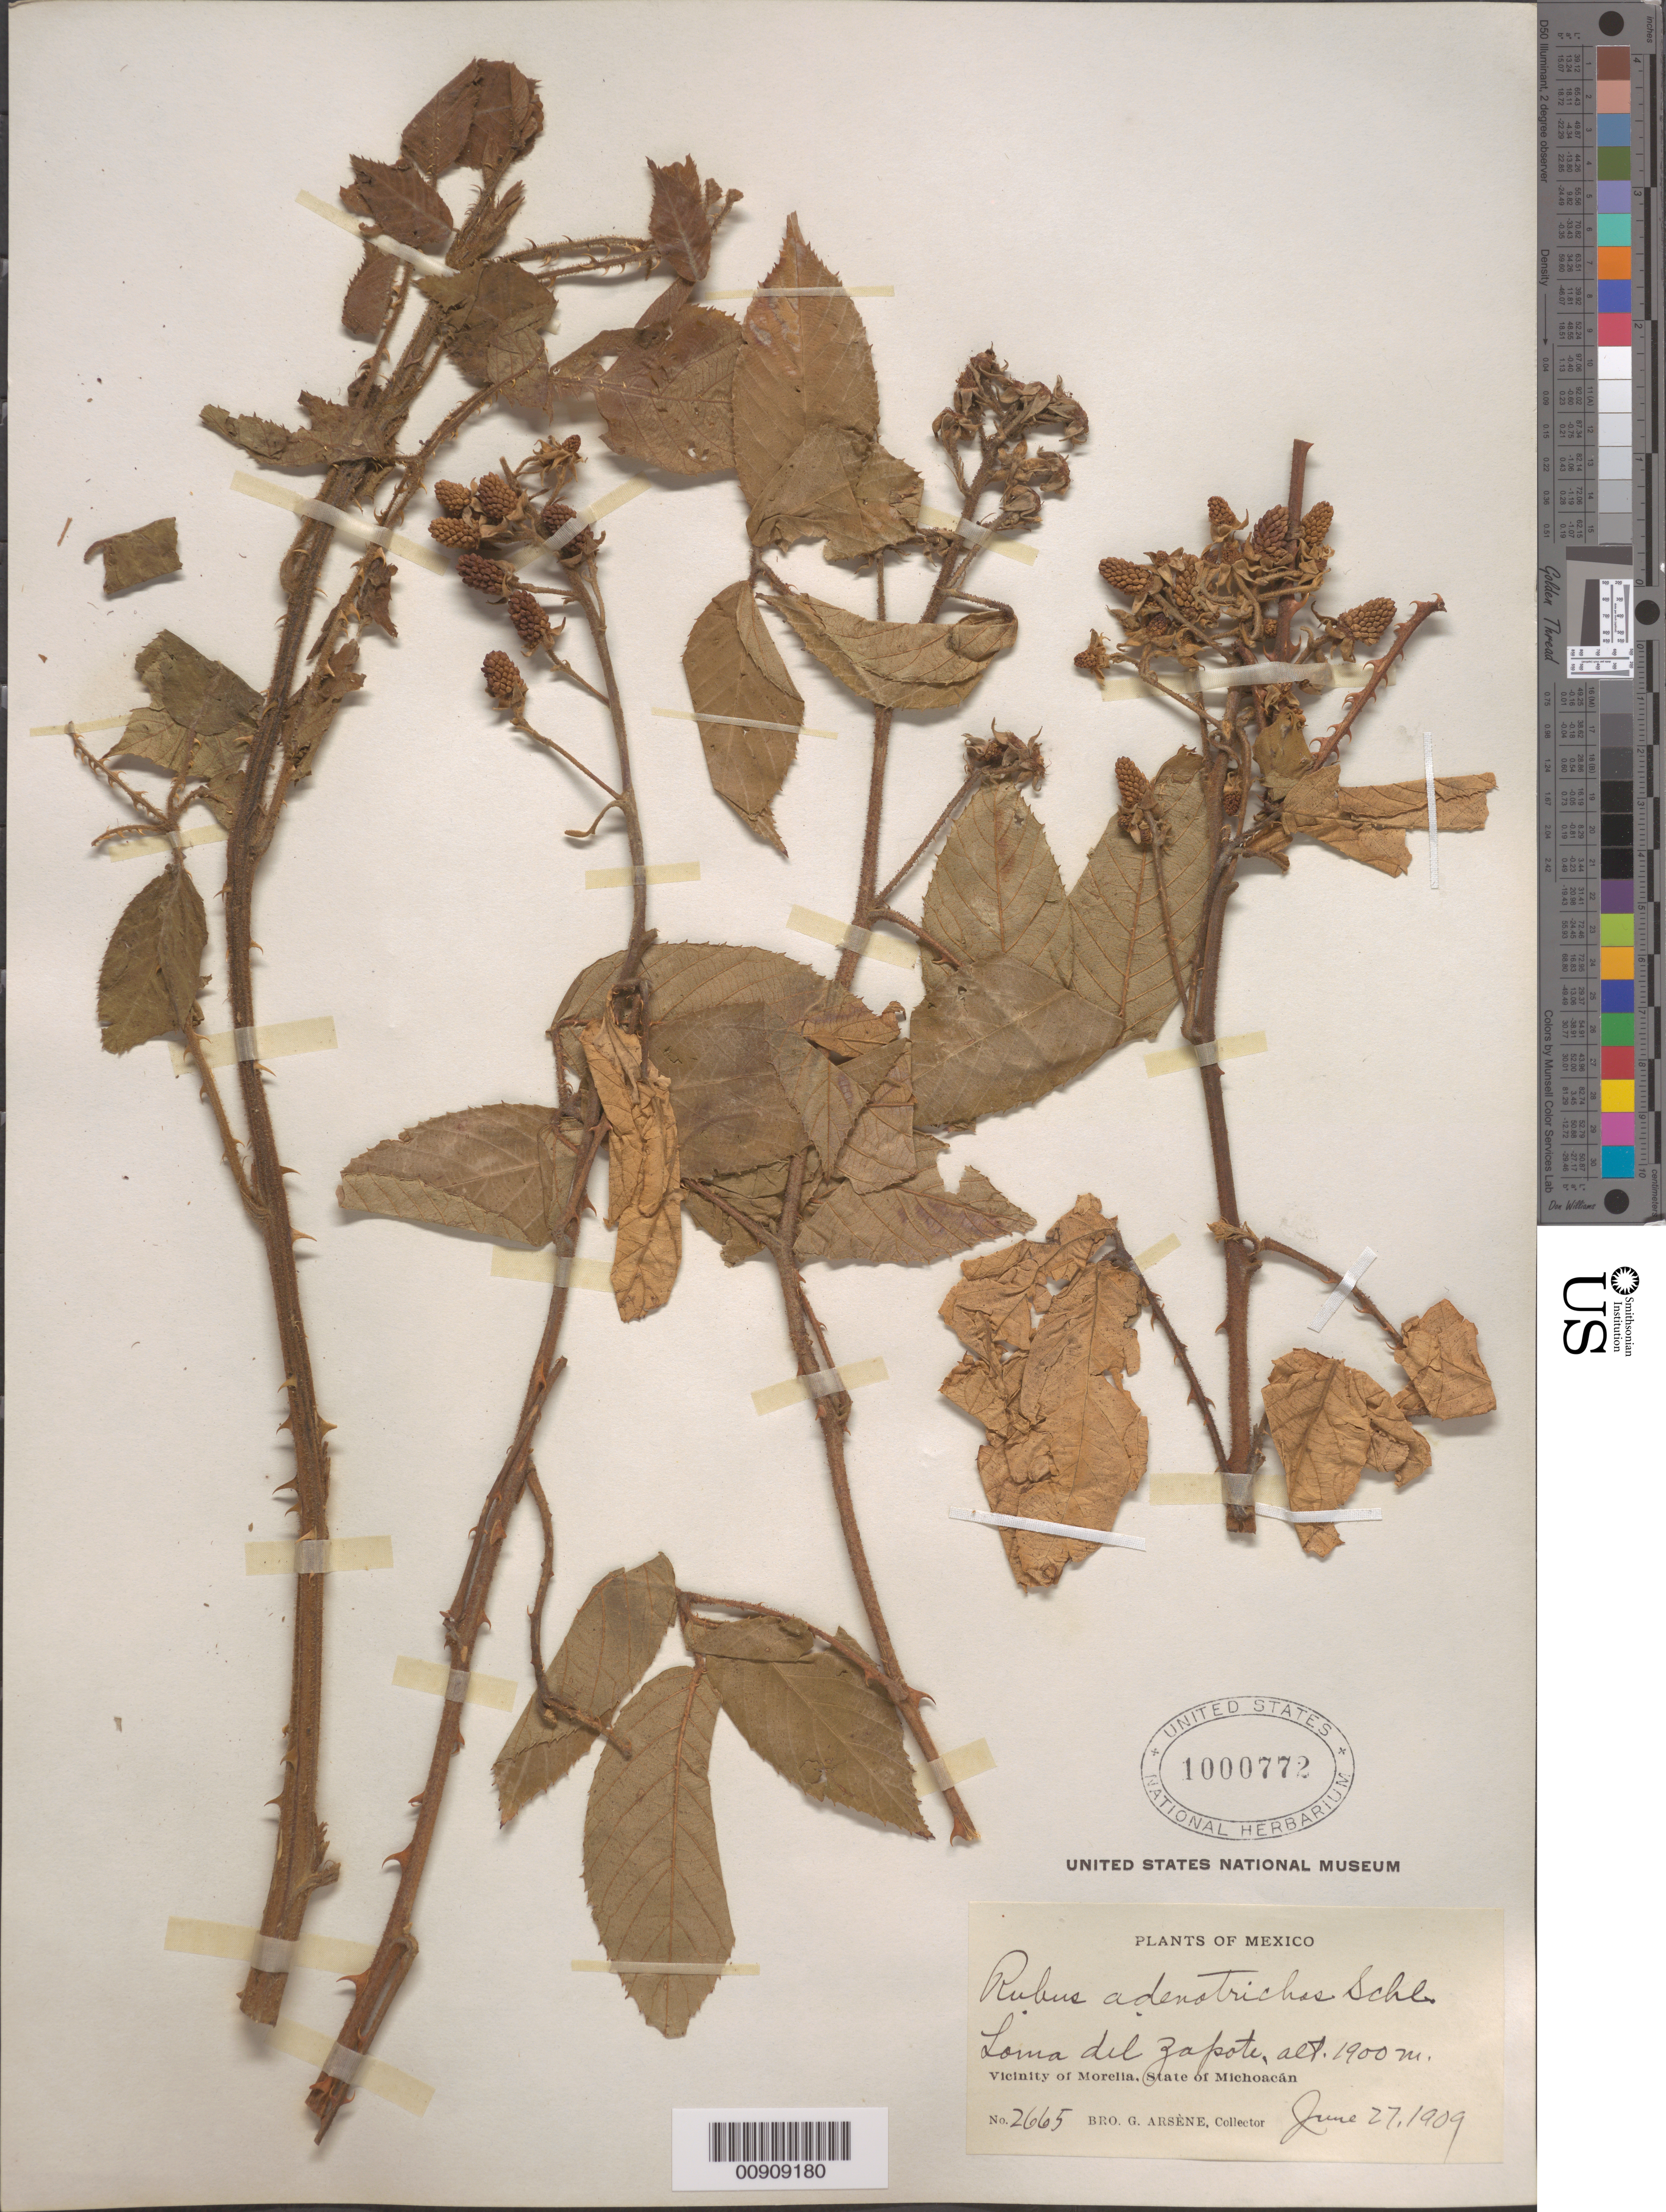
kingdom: Plantae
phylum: Tracheophyta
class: Magnoliopsida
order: Rosales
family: Rosaceae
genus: Rubus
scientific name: Rubus adenotrichos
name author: Schltdl.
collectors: Bro. G. Arsène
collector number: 2665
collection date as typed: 27 Jun 1909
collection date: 1909-06-27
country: Mexico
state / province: Michoacán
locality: Loma del Zapote. Vicinity of Morelia, State of Michoacán.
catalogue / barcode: US 1000772